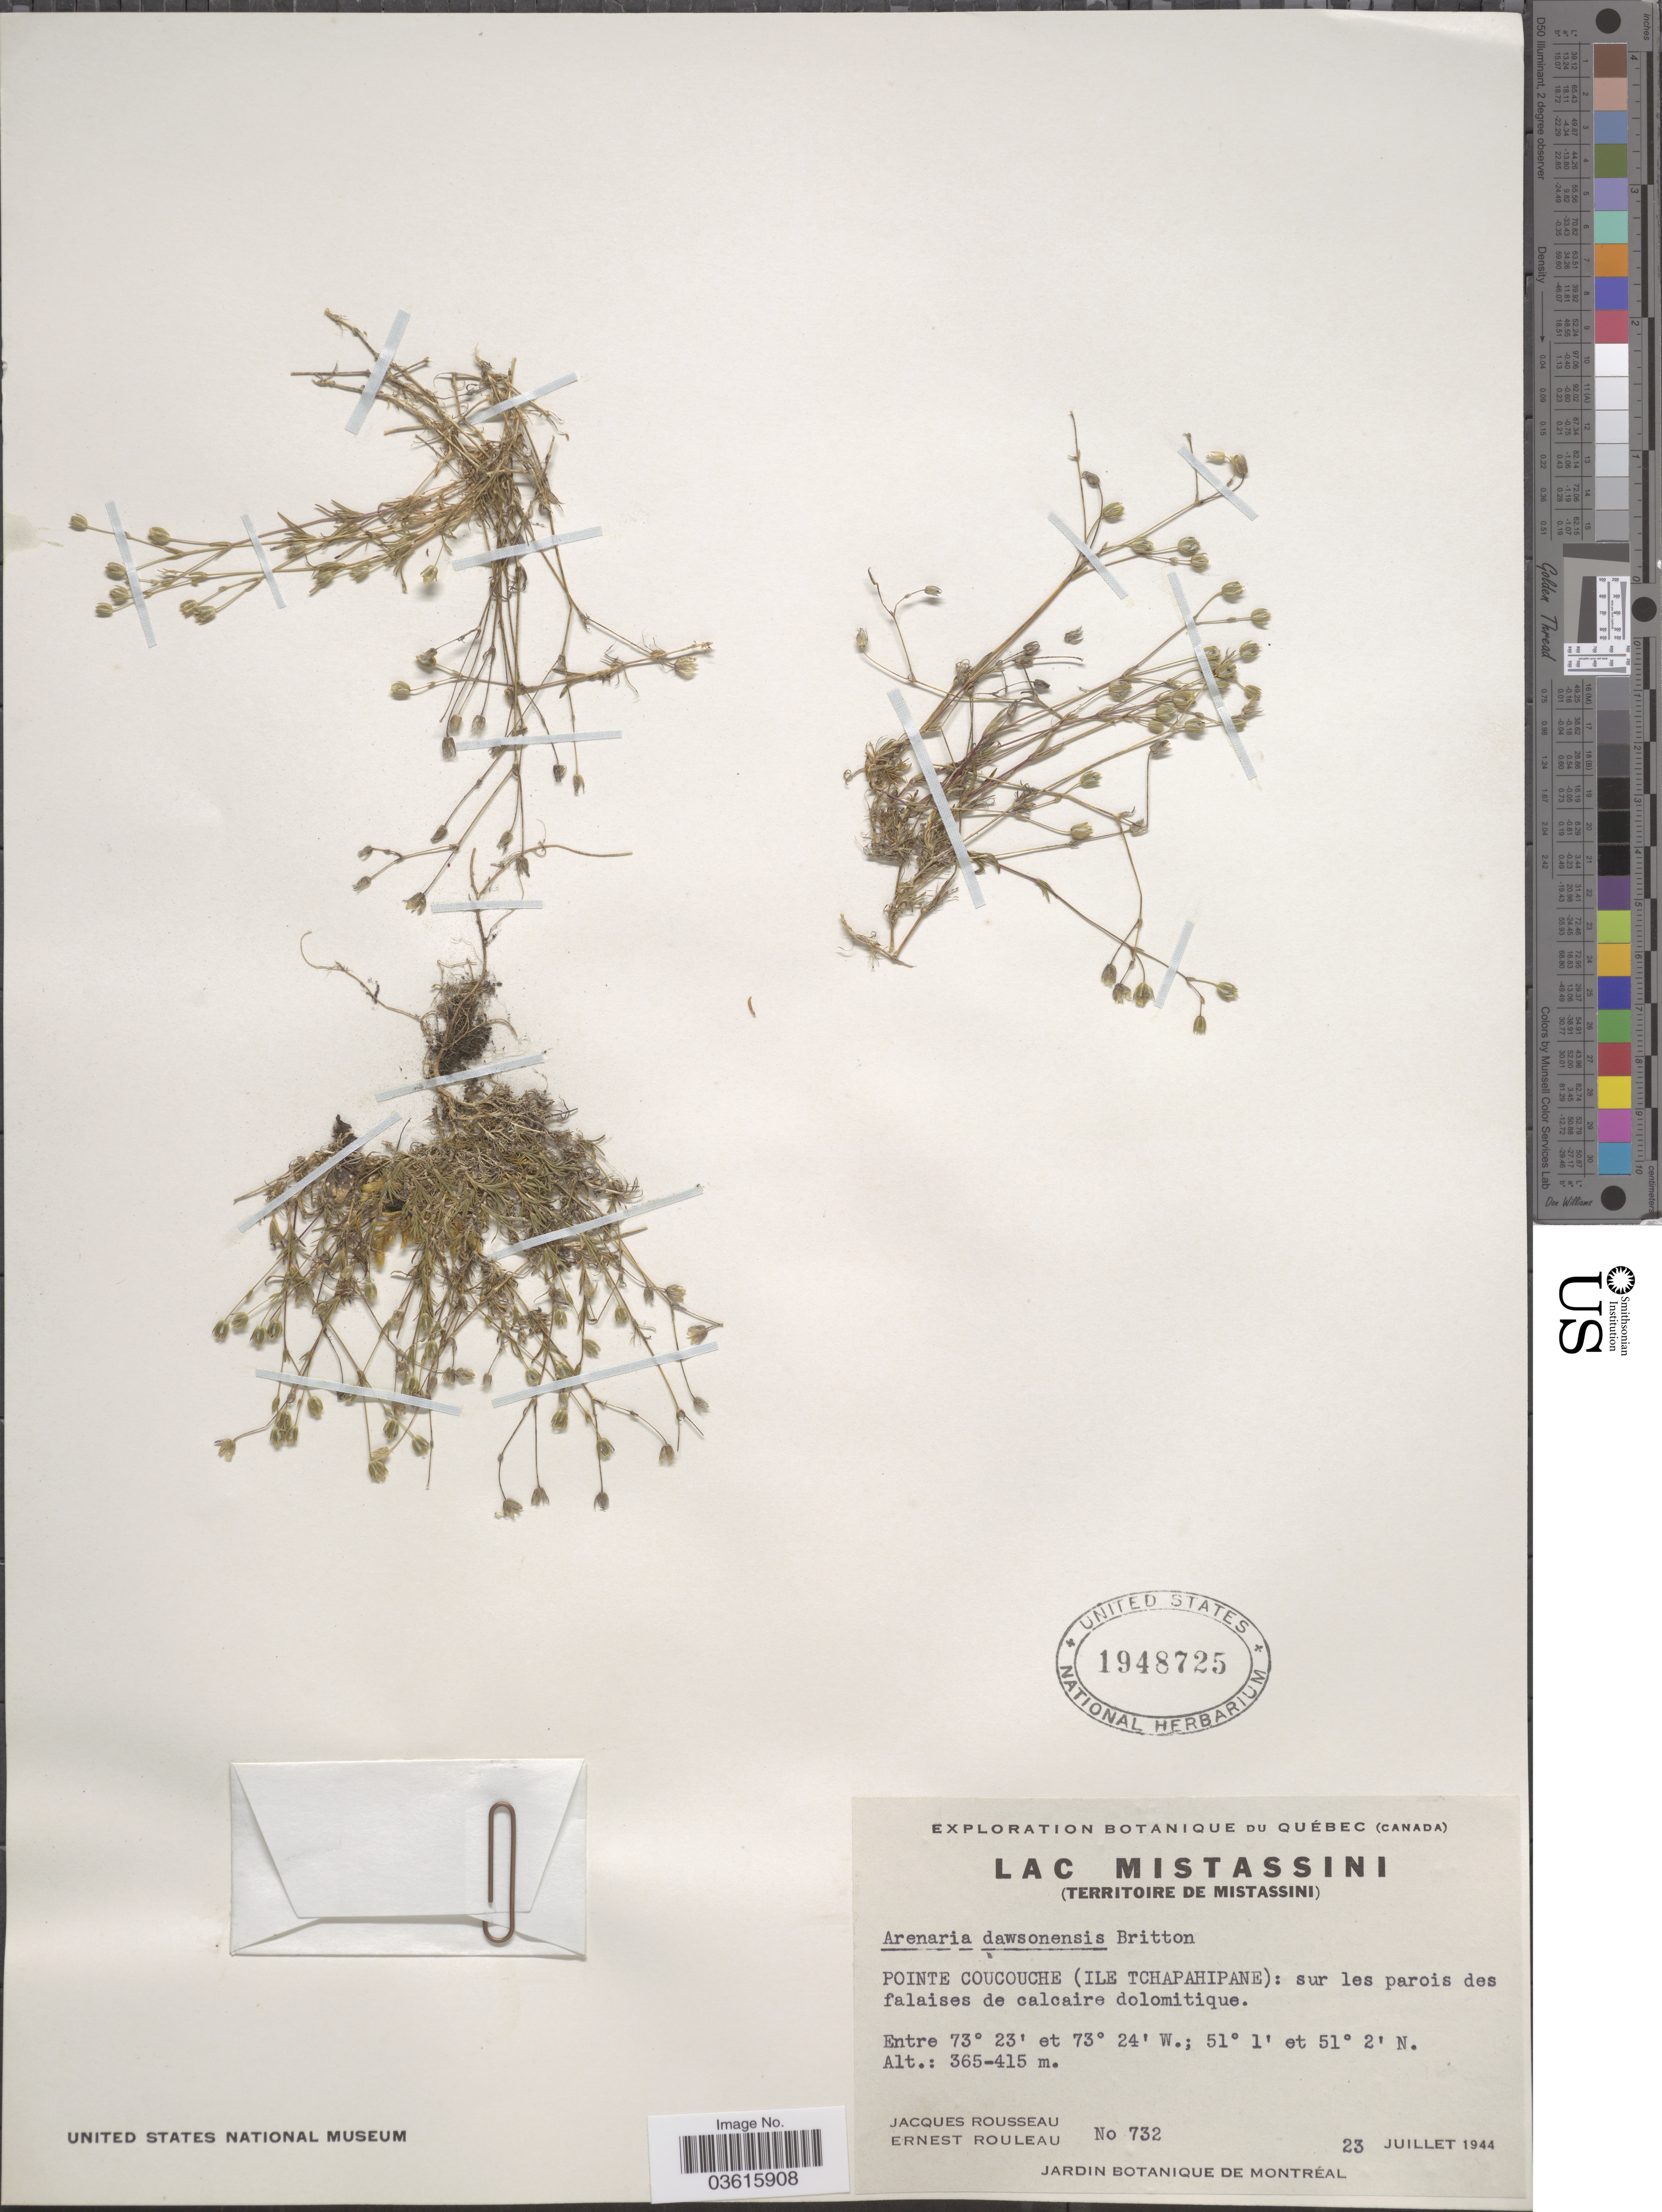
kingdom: Plantae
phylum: Tracheophyta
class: Magnoliopsida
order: Caryophyllales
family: Caryophyllaceae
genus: Minuartia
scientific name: Minuartia dawsonensis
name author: (Britton) House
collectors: J. Rousseau & J. Rouleau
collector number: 732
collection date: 1944-07-23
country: Canada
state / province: Quebec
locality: Lac Mistassini (Territoire de Mistassini). Pointe Coucouche (Ile Tchapahipane).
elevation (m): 365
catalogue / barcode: US 1948725